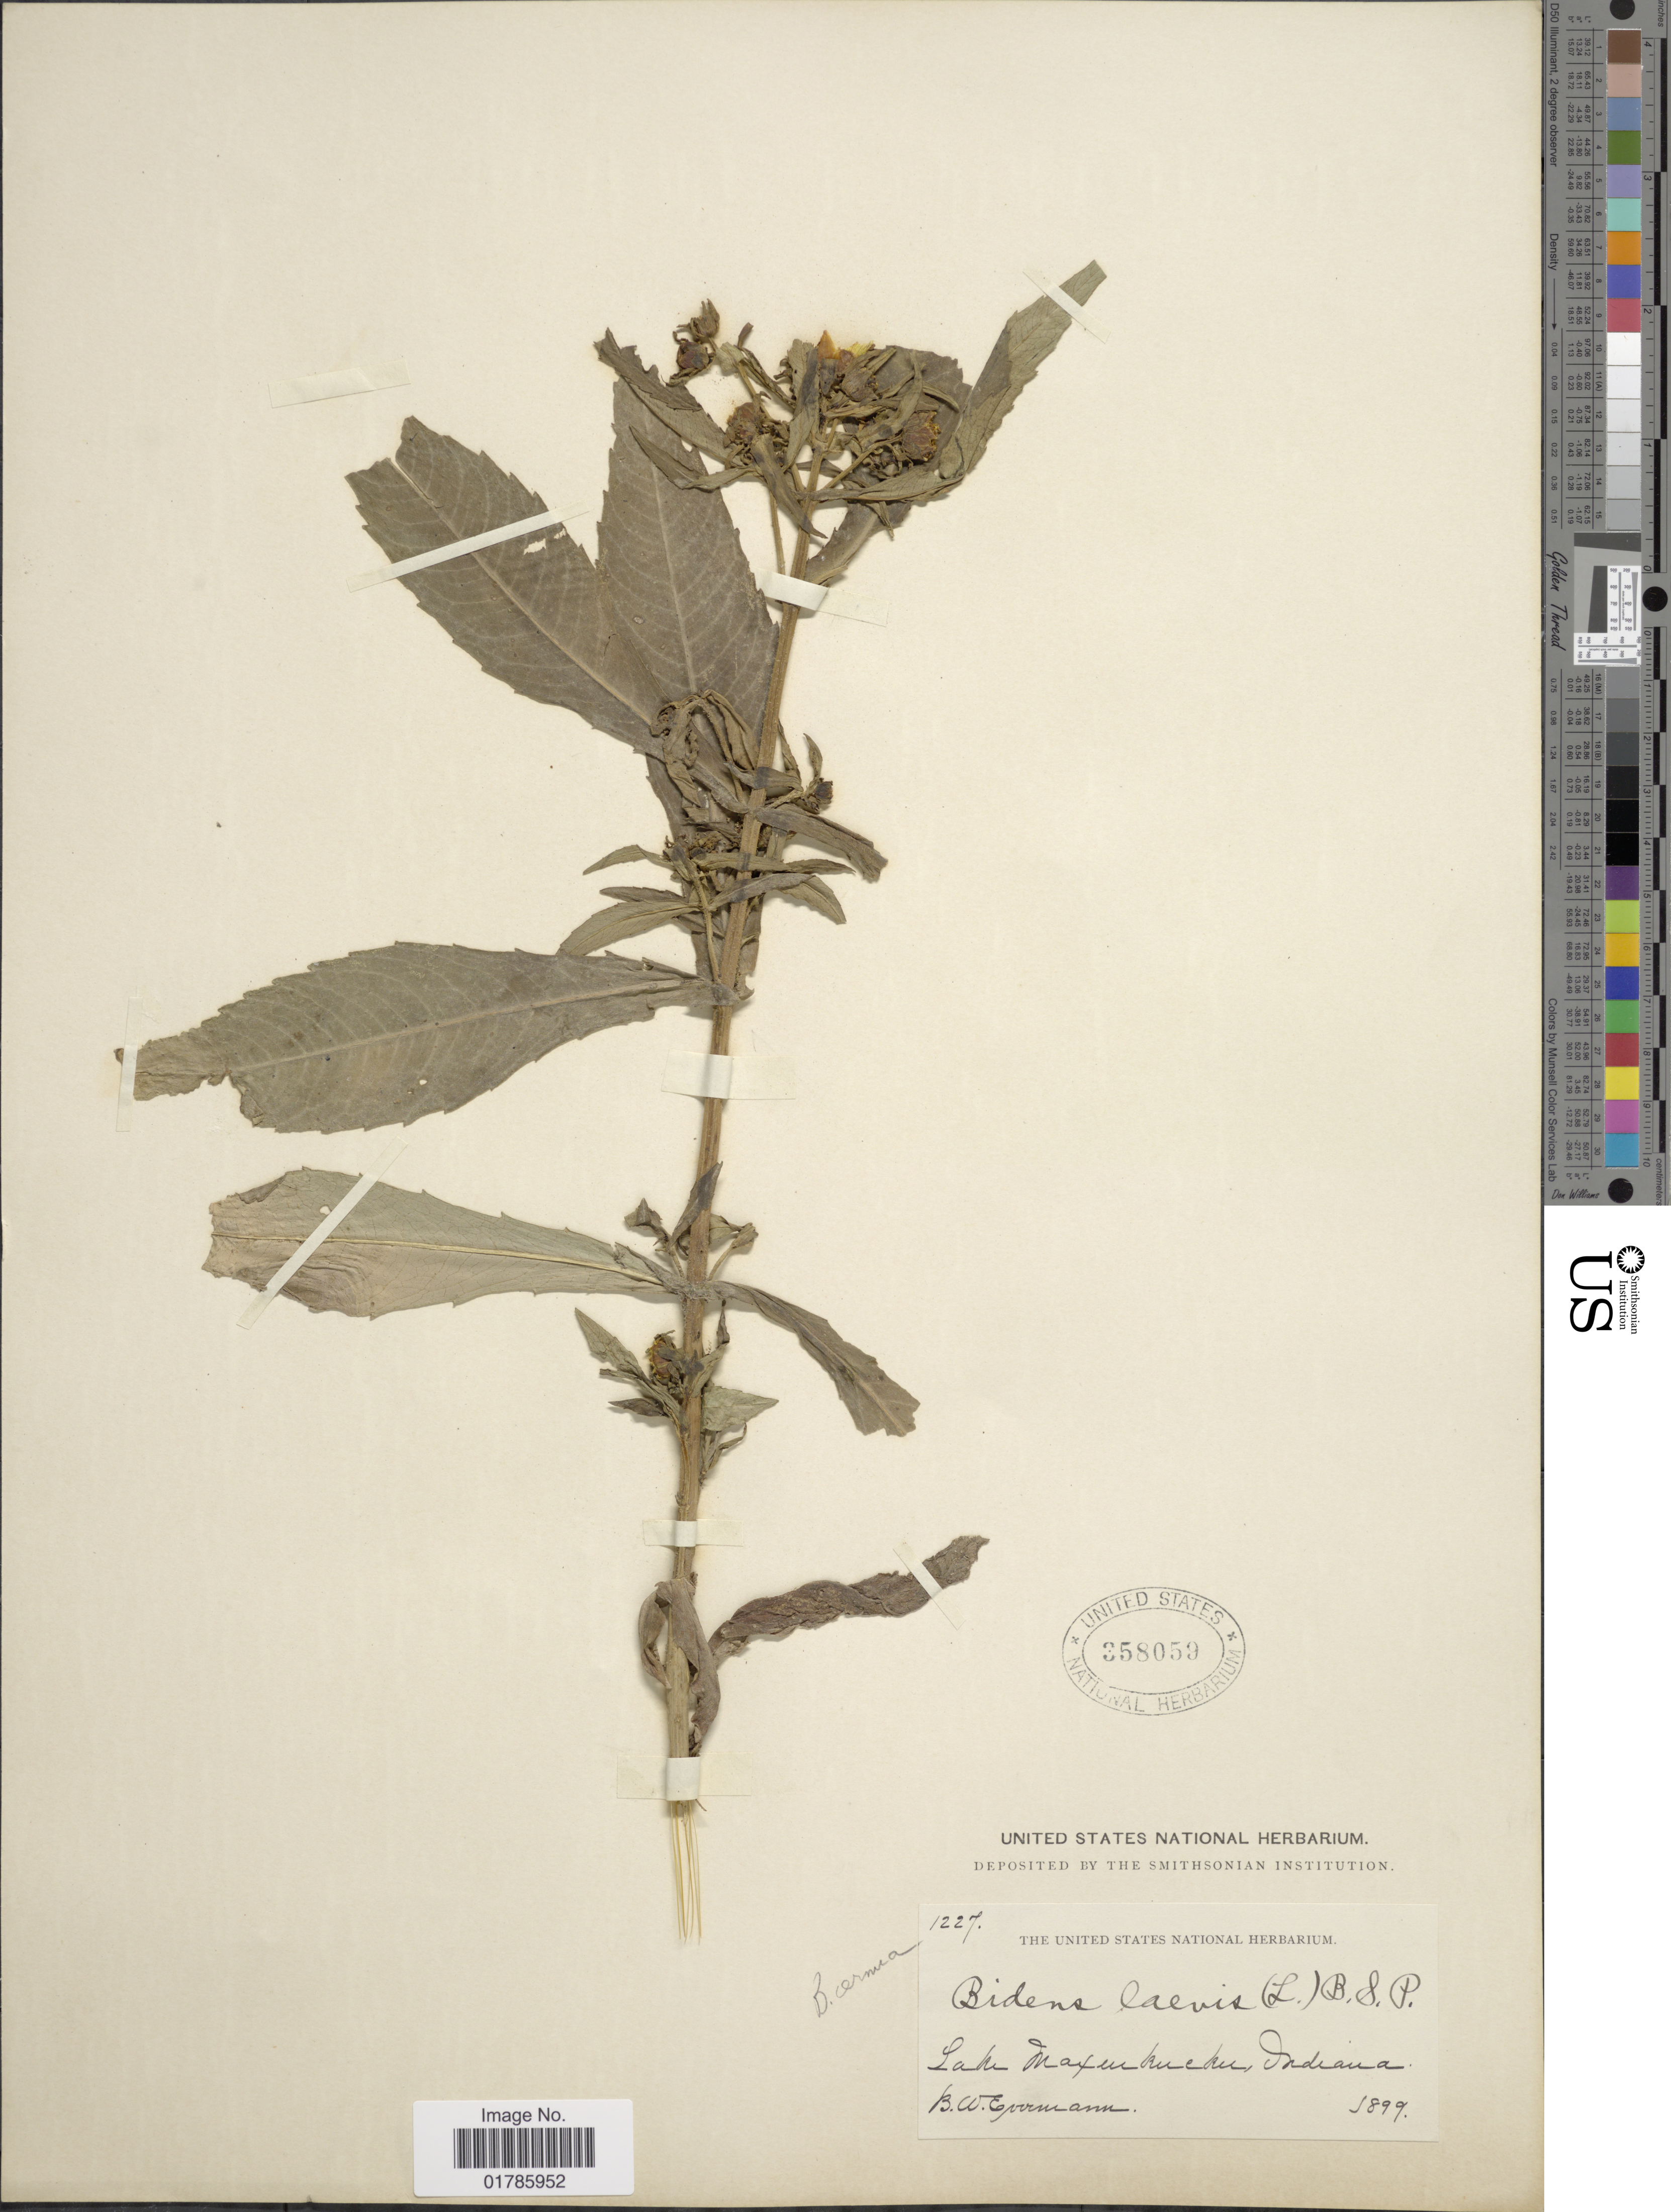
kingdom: Plantae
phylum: Tracheophyta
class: Magnoliopsida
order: Asterales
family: Asteraceae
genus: Bidens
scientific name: Bidens cernua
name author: L.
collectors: B. W. Evermann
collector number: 1227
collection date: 1899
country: United States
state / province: Indiana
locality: Lake Maxinkuckee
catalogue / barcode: US 358059